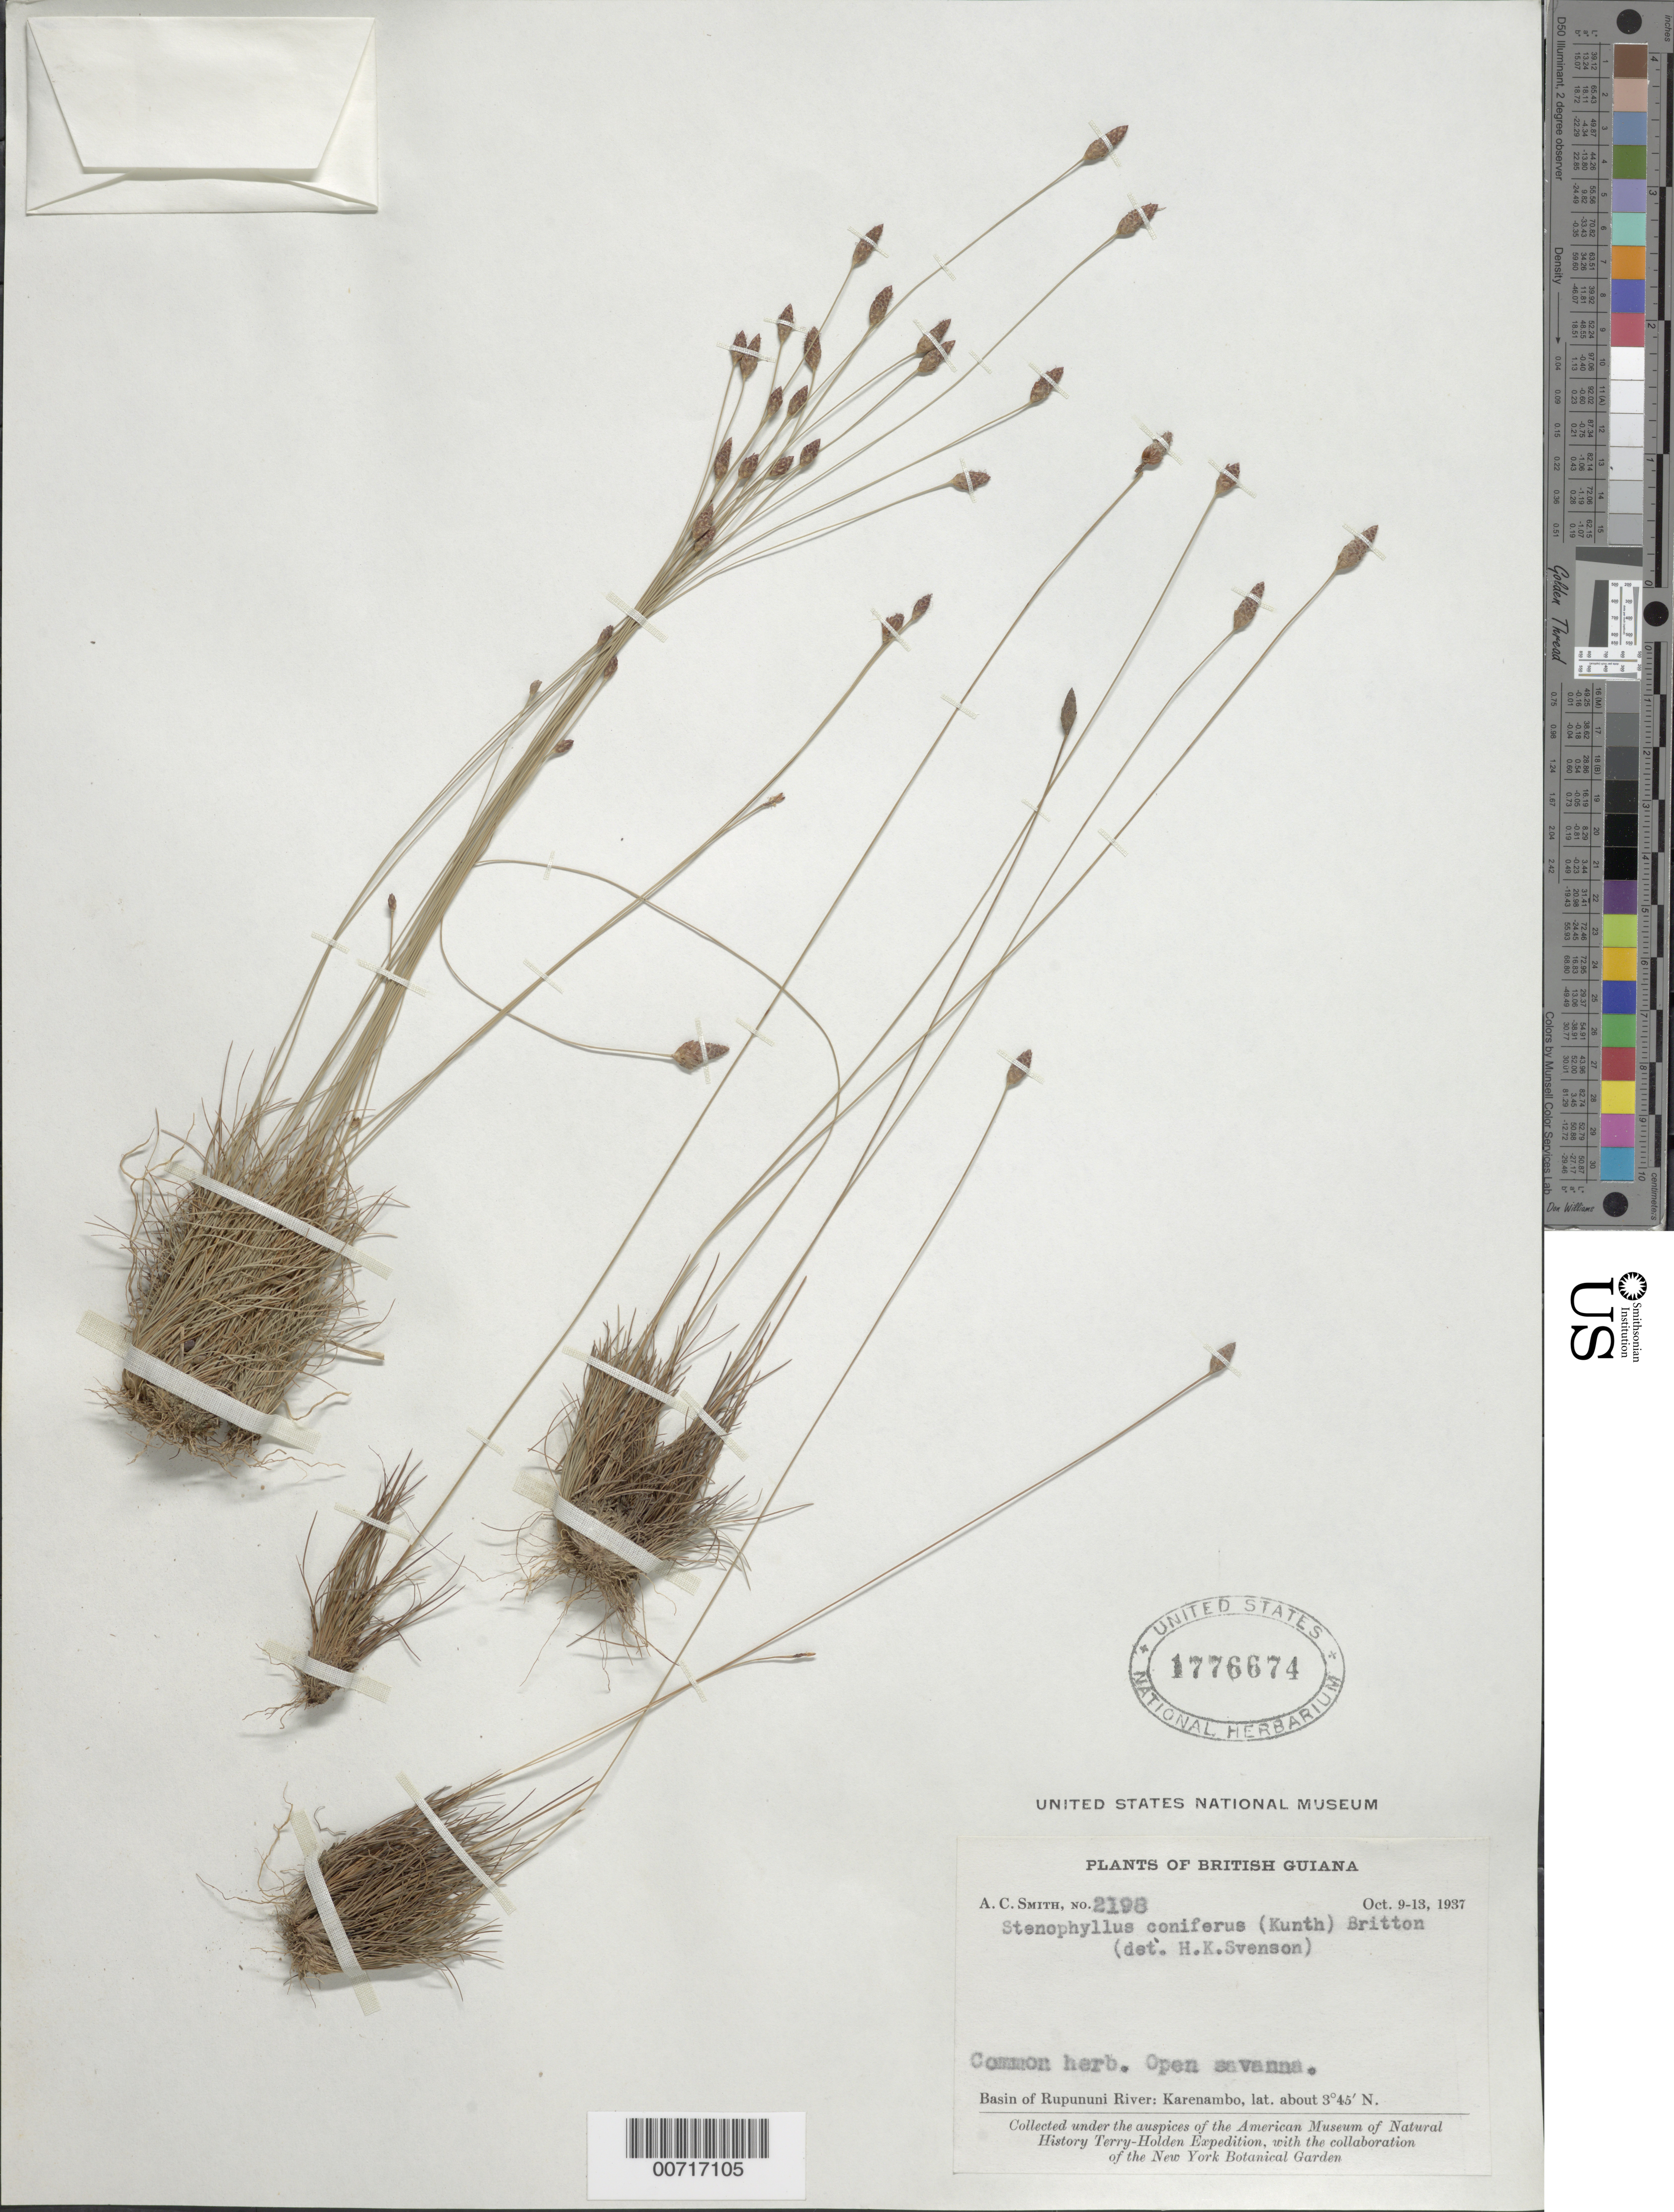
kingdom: Plantae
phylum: Tracheophyta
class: Liliopsida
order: Poales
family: Cyperaceae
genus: Bulbostylis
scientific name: Bulbostylis conifera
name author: (Kunth) C.B. Clarke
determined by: Svenson, H. K.; Strong, M. T.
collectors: A. C. Smith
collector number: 2198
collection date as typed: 9-Oct-37 to 13-Oct-37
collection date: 1937-10-09/1937-10-13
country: Guyana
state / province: U. Takutu-U. Essequibo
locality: Karanambo, Rupununi River basin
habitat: Open savanna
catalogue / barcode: US 1776674